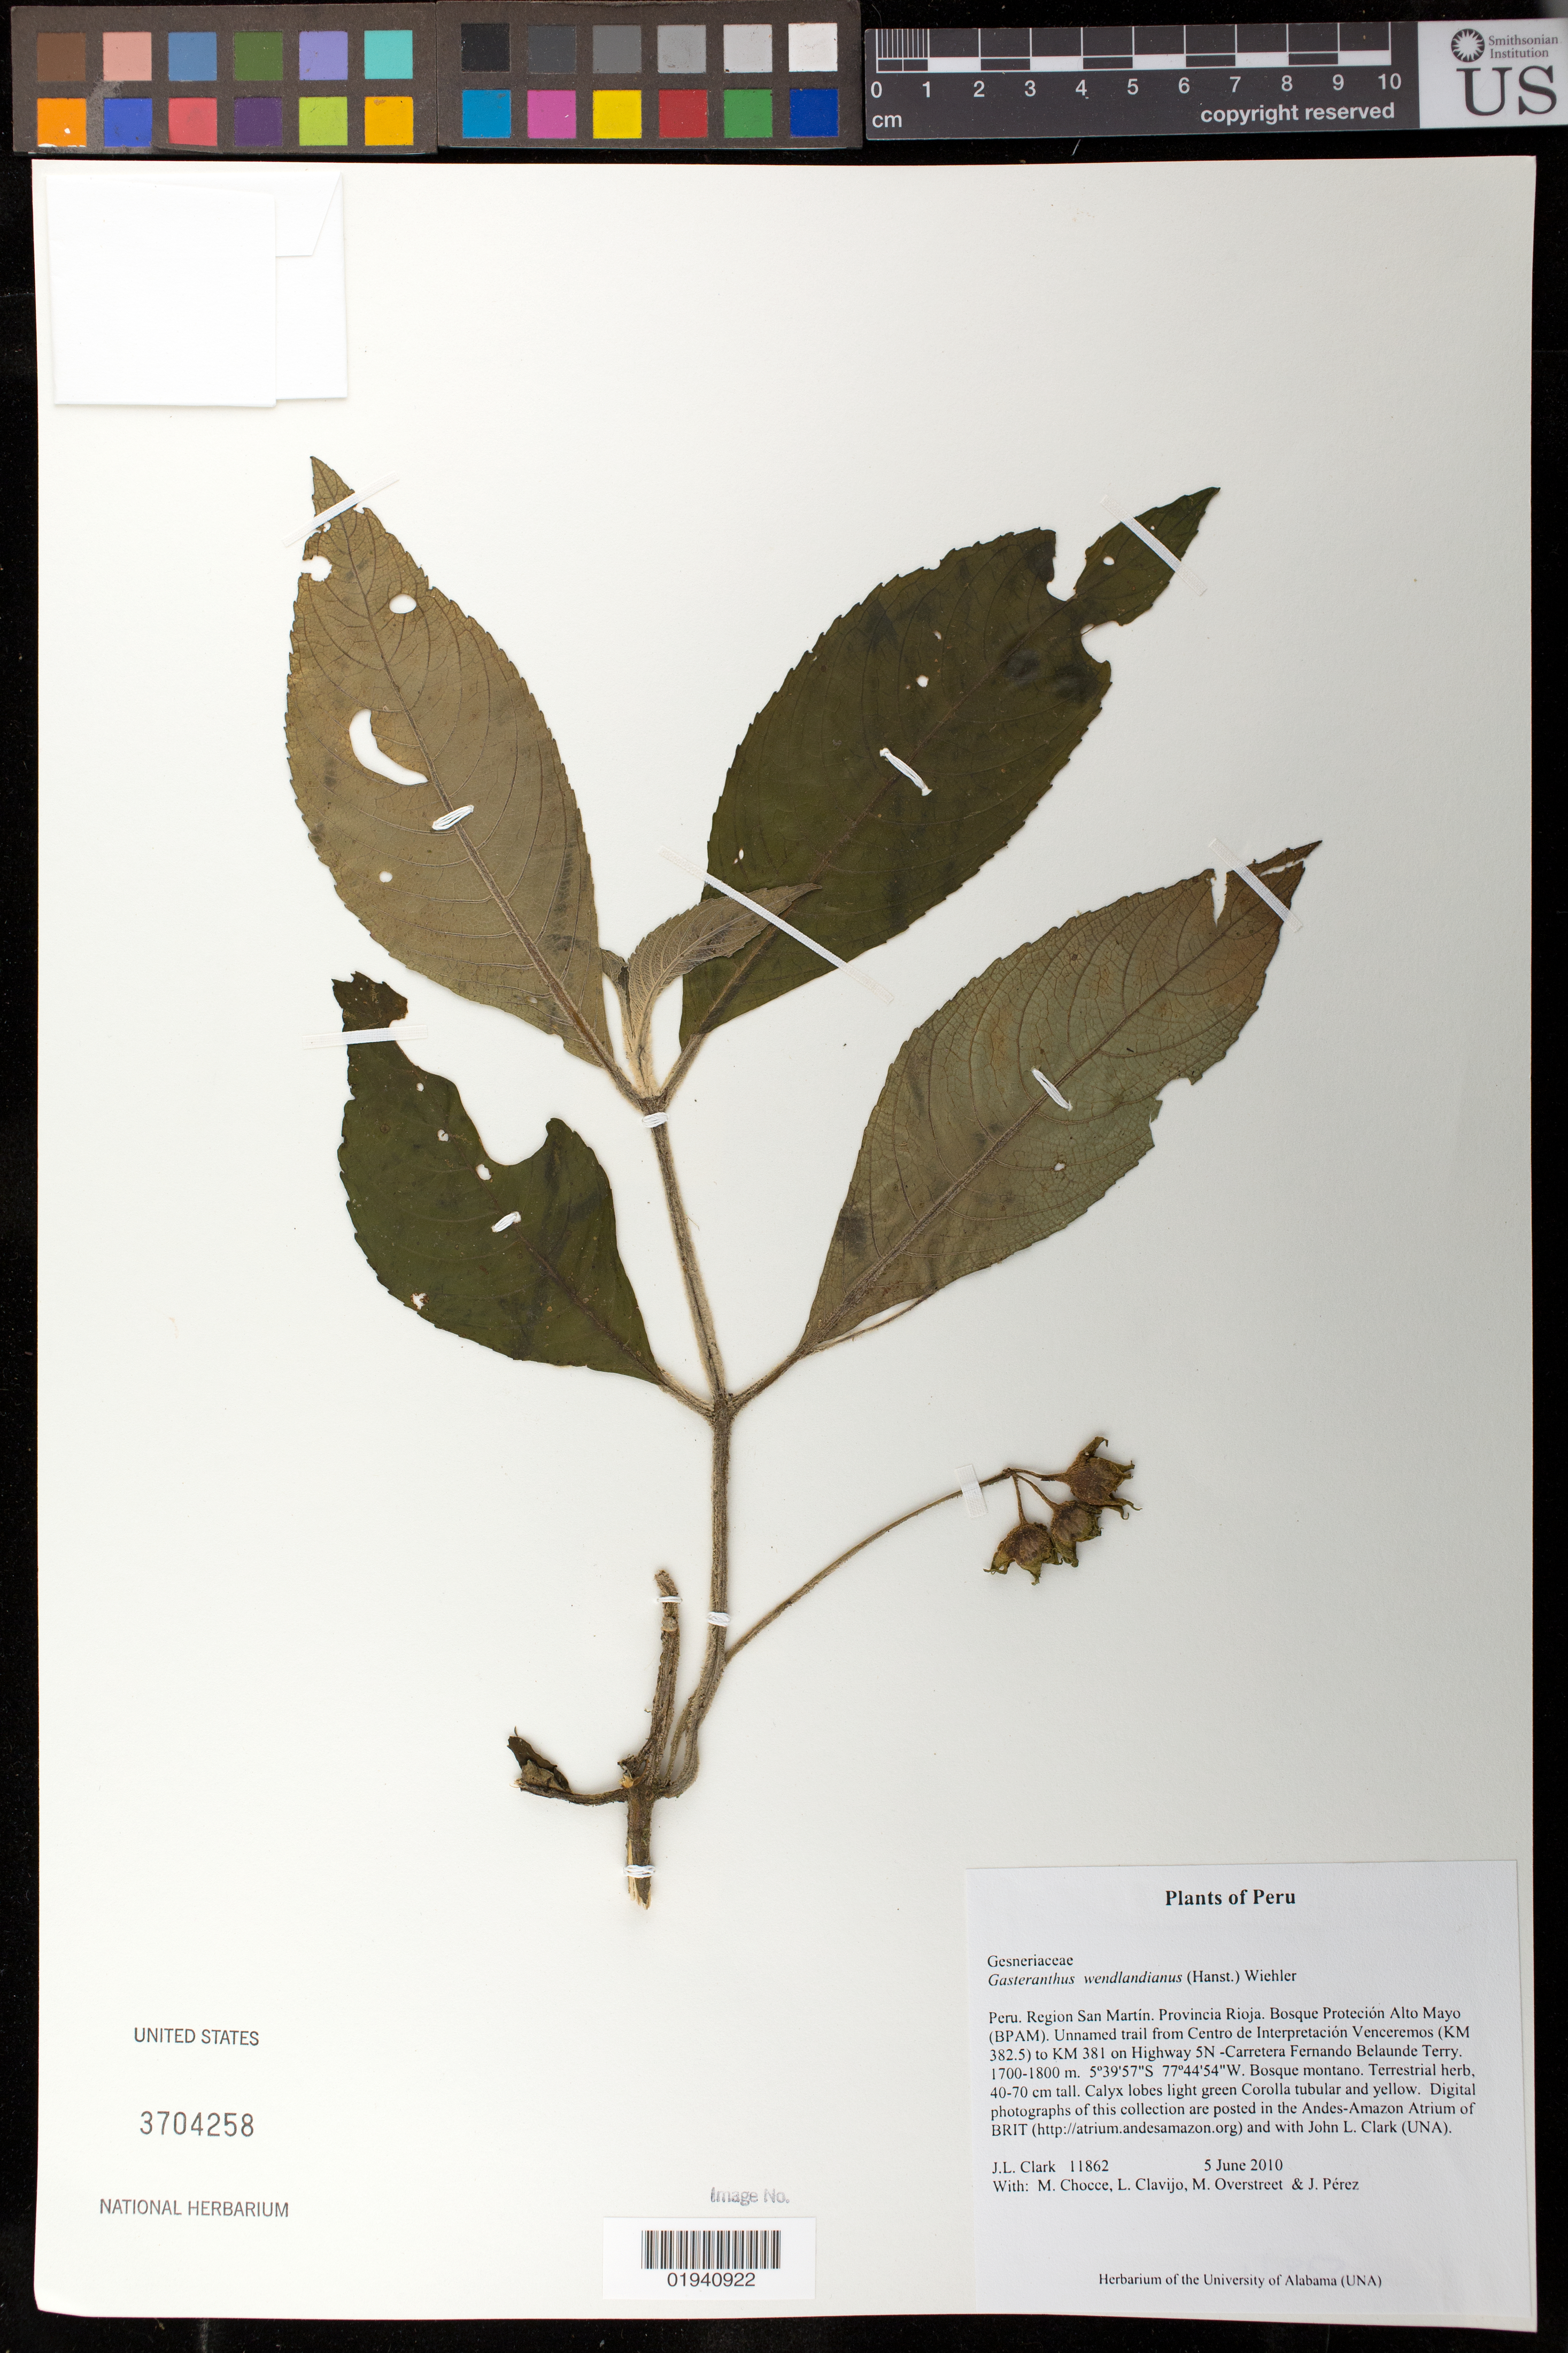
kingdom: Plantae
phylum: Tracheophyta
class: Magnoliopsida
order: Lamiales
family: Gesneriaceae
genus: Gasteranthus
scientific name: Gasteranthus wendlandianus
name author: (Hanst.) Wiehler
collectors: J. L. Clark, M. Chocce, L. Clavijo, M. Overstreet & J. Perez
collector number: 11862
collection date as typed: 5 Jun 2010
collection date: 2010-06-05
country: Peru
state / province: San Martín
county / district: Rioja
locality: Bosque Protecion Alto Mayo (BPAM). Unnamed trail from Centro de Interpretacion Venceremos (KM 382.5) to KM 381 on Highway 5N. Carretera Fernando Belaunde Terry.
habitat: Bosque montano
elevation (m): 1700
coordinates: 5 39 57 S, 77 44 54 W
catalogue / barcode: US 3704258